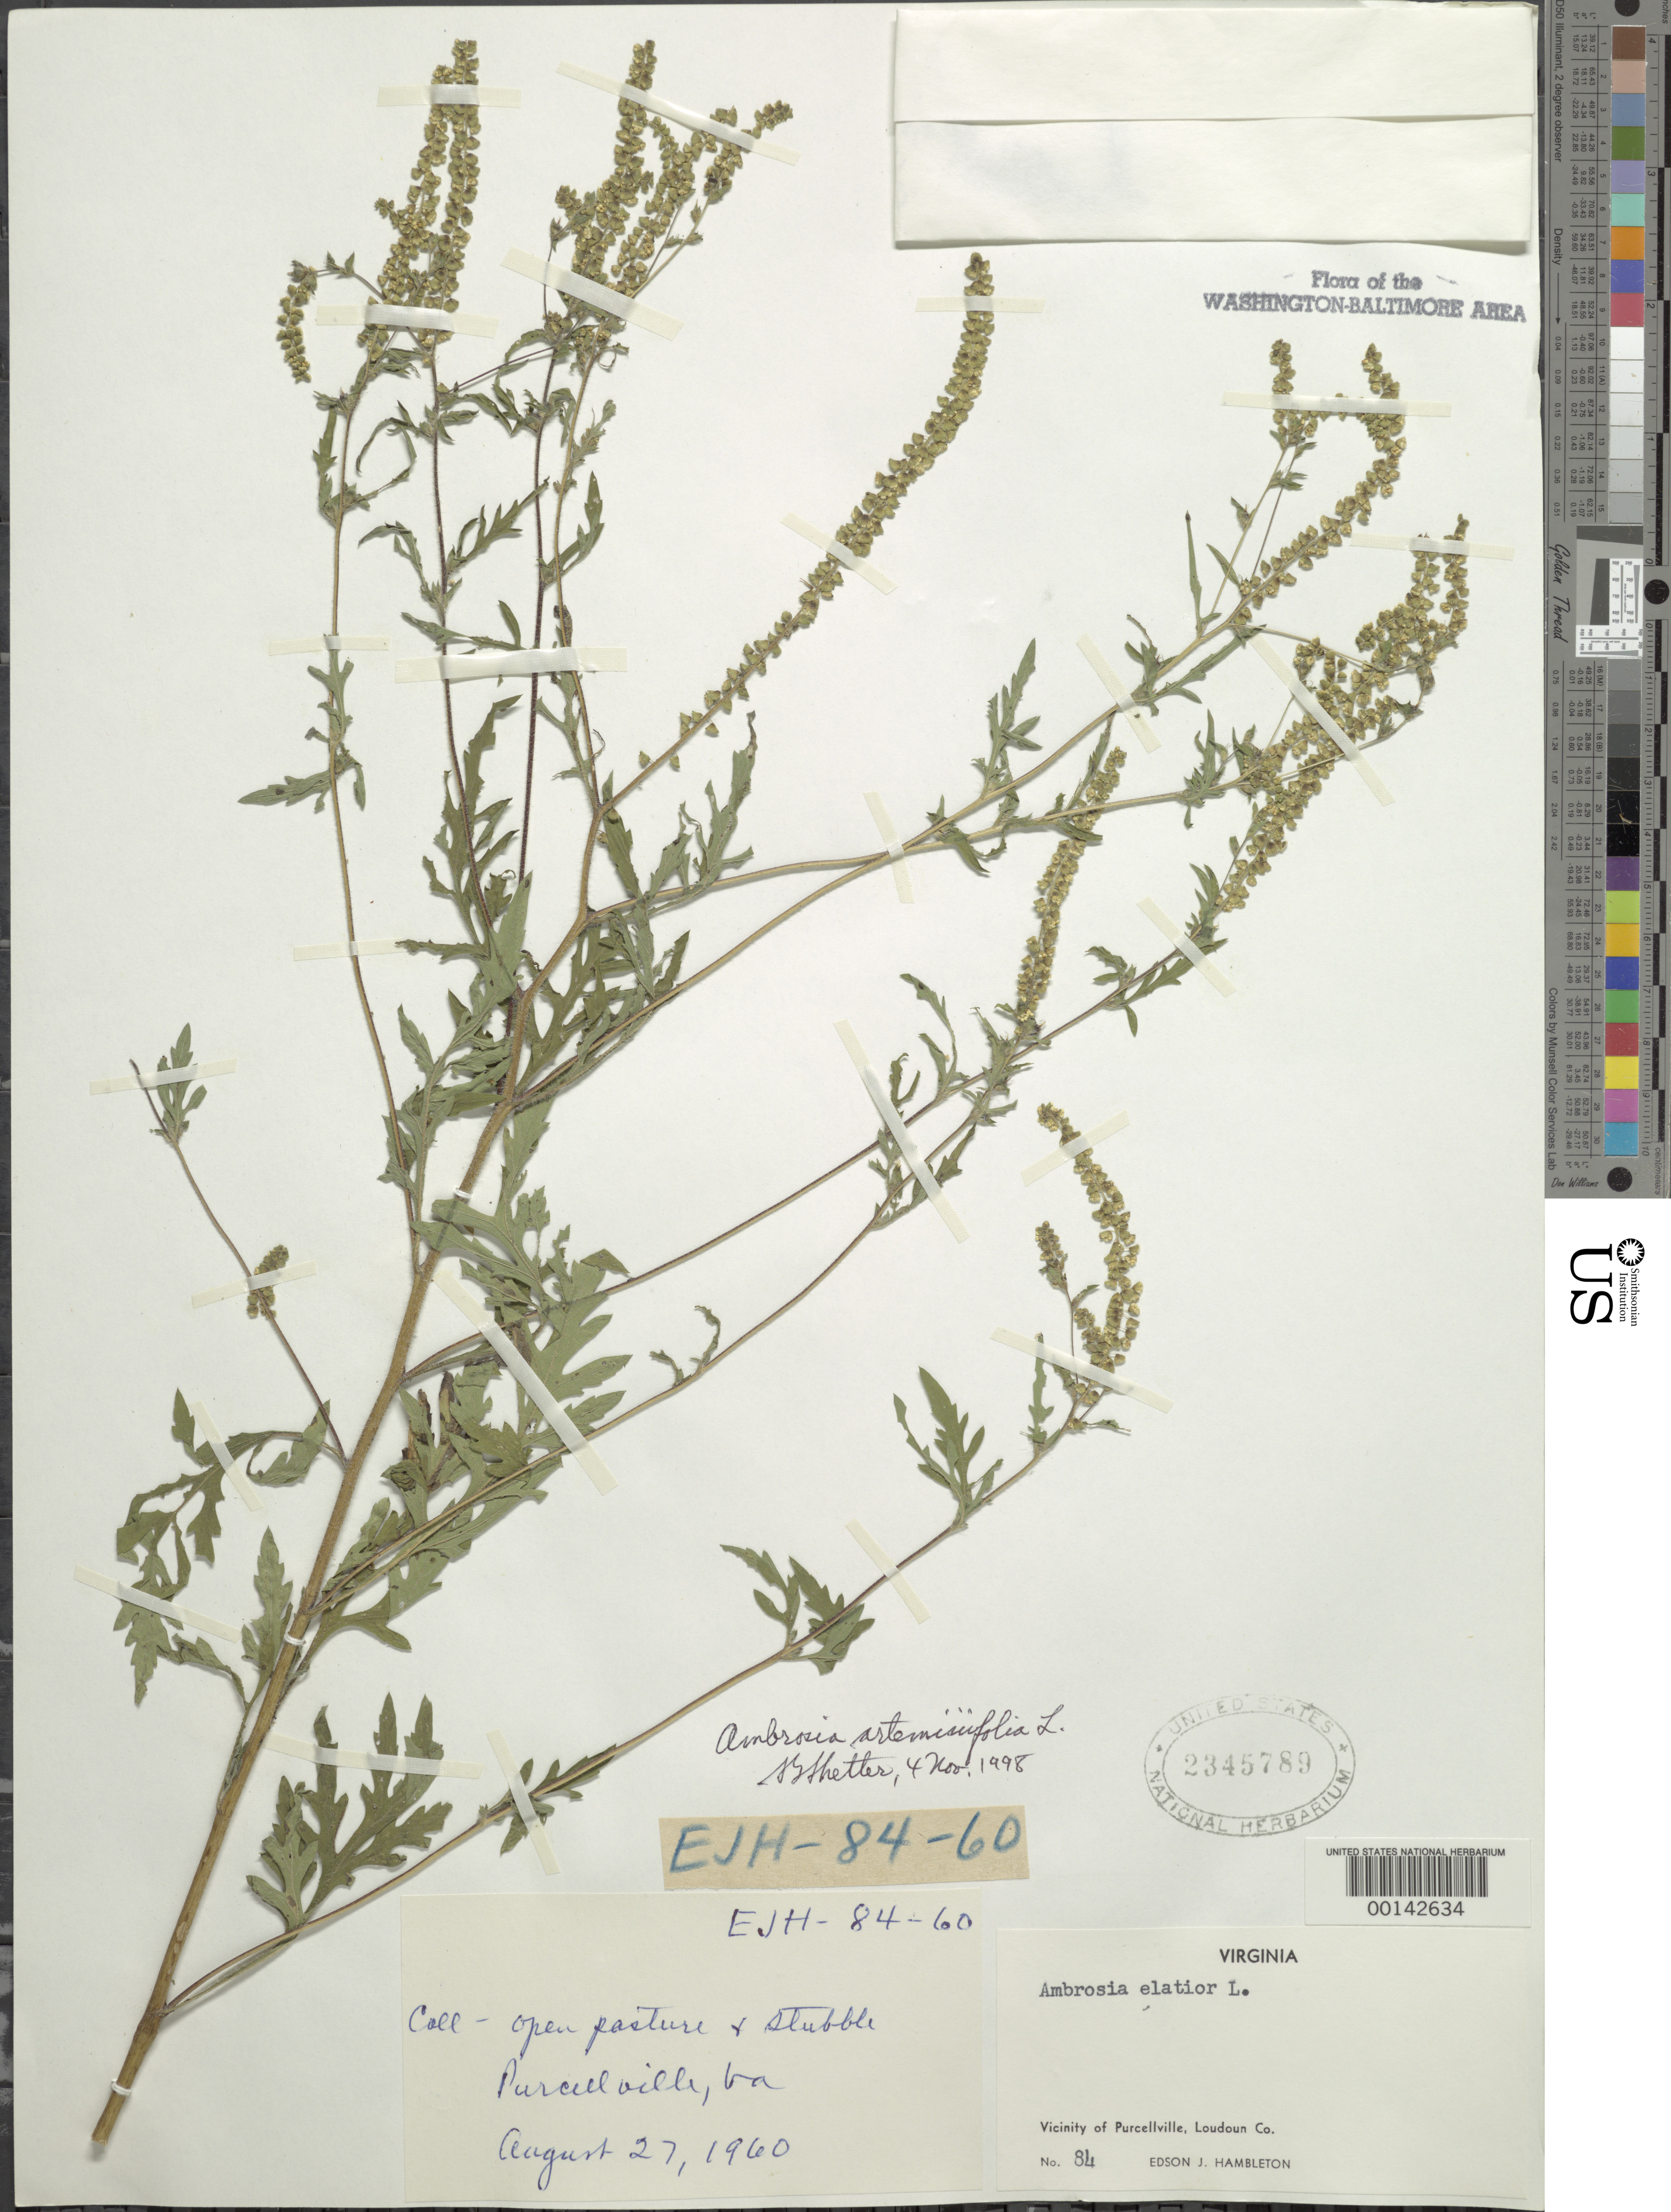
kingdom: Plantae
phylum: Tracheophyta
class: Magnoliopsida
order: Asterales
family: Asteraceae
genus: Ambrosia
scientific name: Ambrosia artemisiifolia var. elatior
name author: (L.) Descourt.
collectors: E. Hambleton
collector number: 84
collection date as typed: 27 Aug 1960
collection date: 1960-08-27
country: United States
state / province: Virginia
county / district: Loudoun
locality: Purcellville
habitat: Open pasture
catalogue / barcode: US 2345789